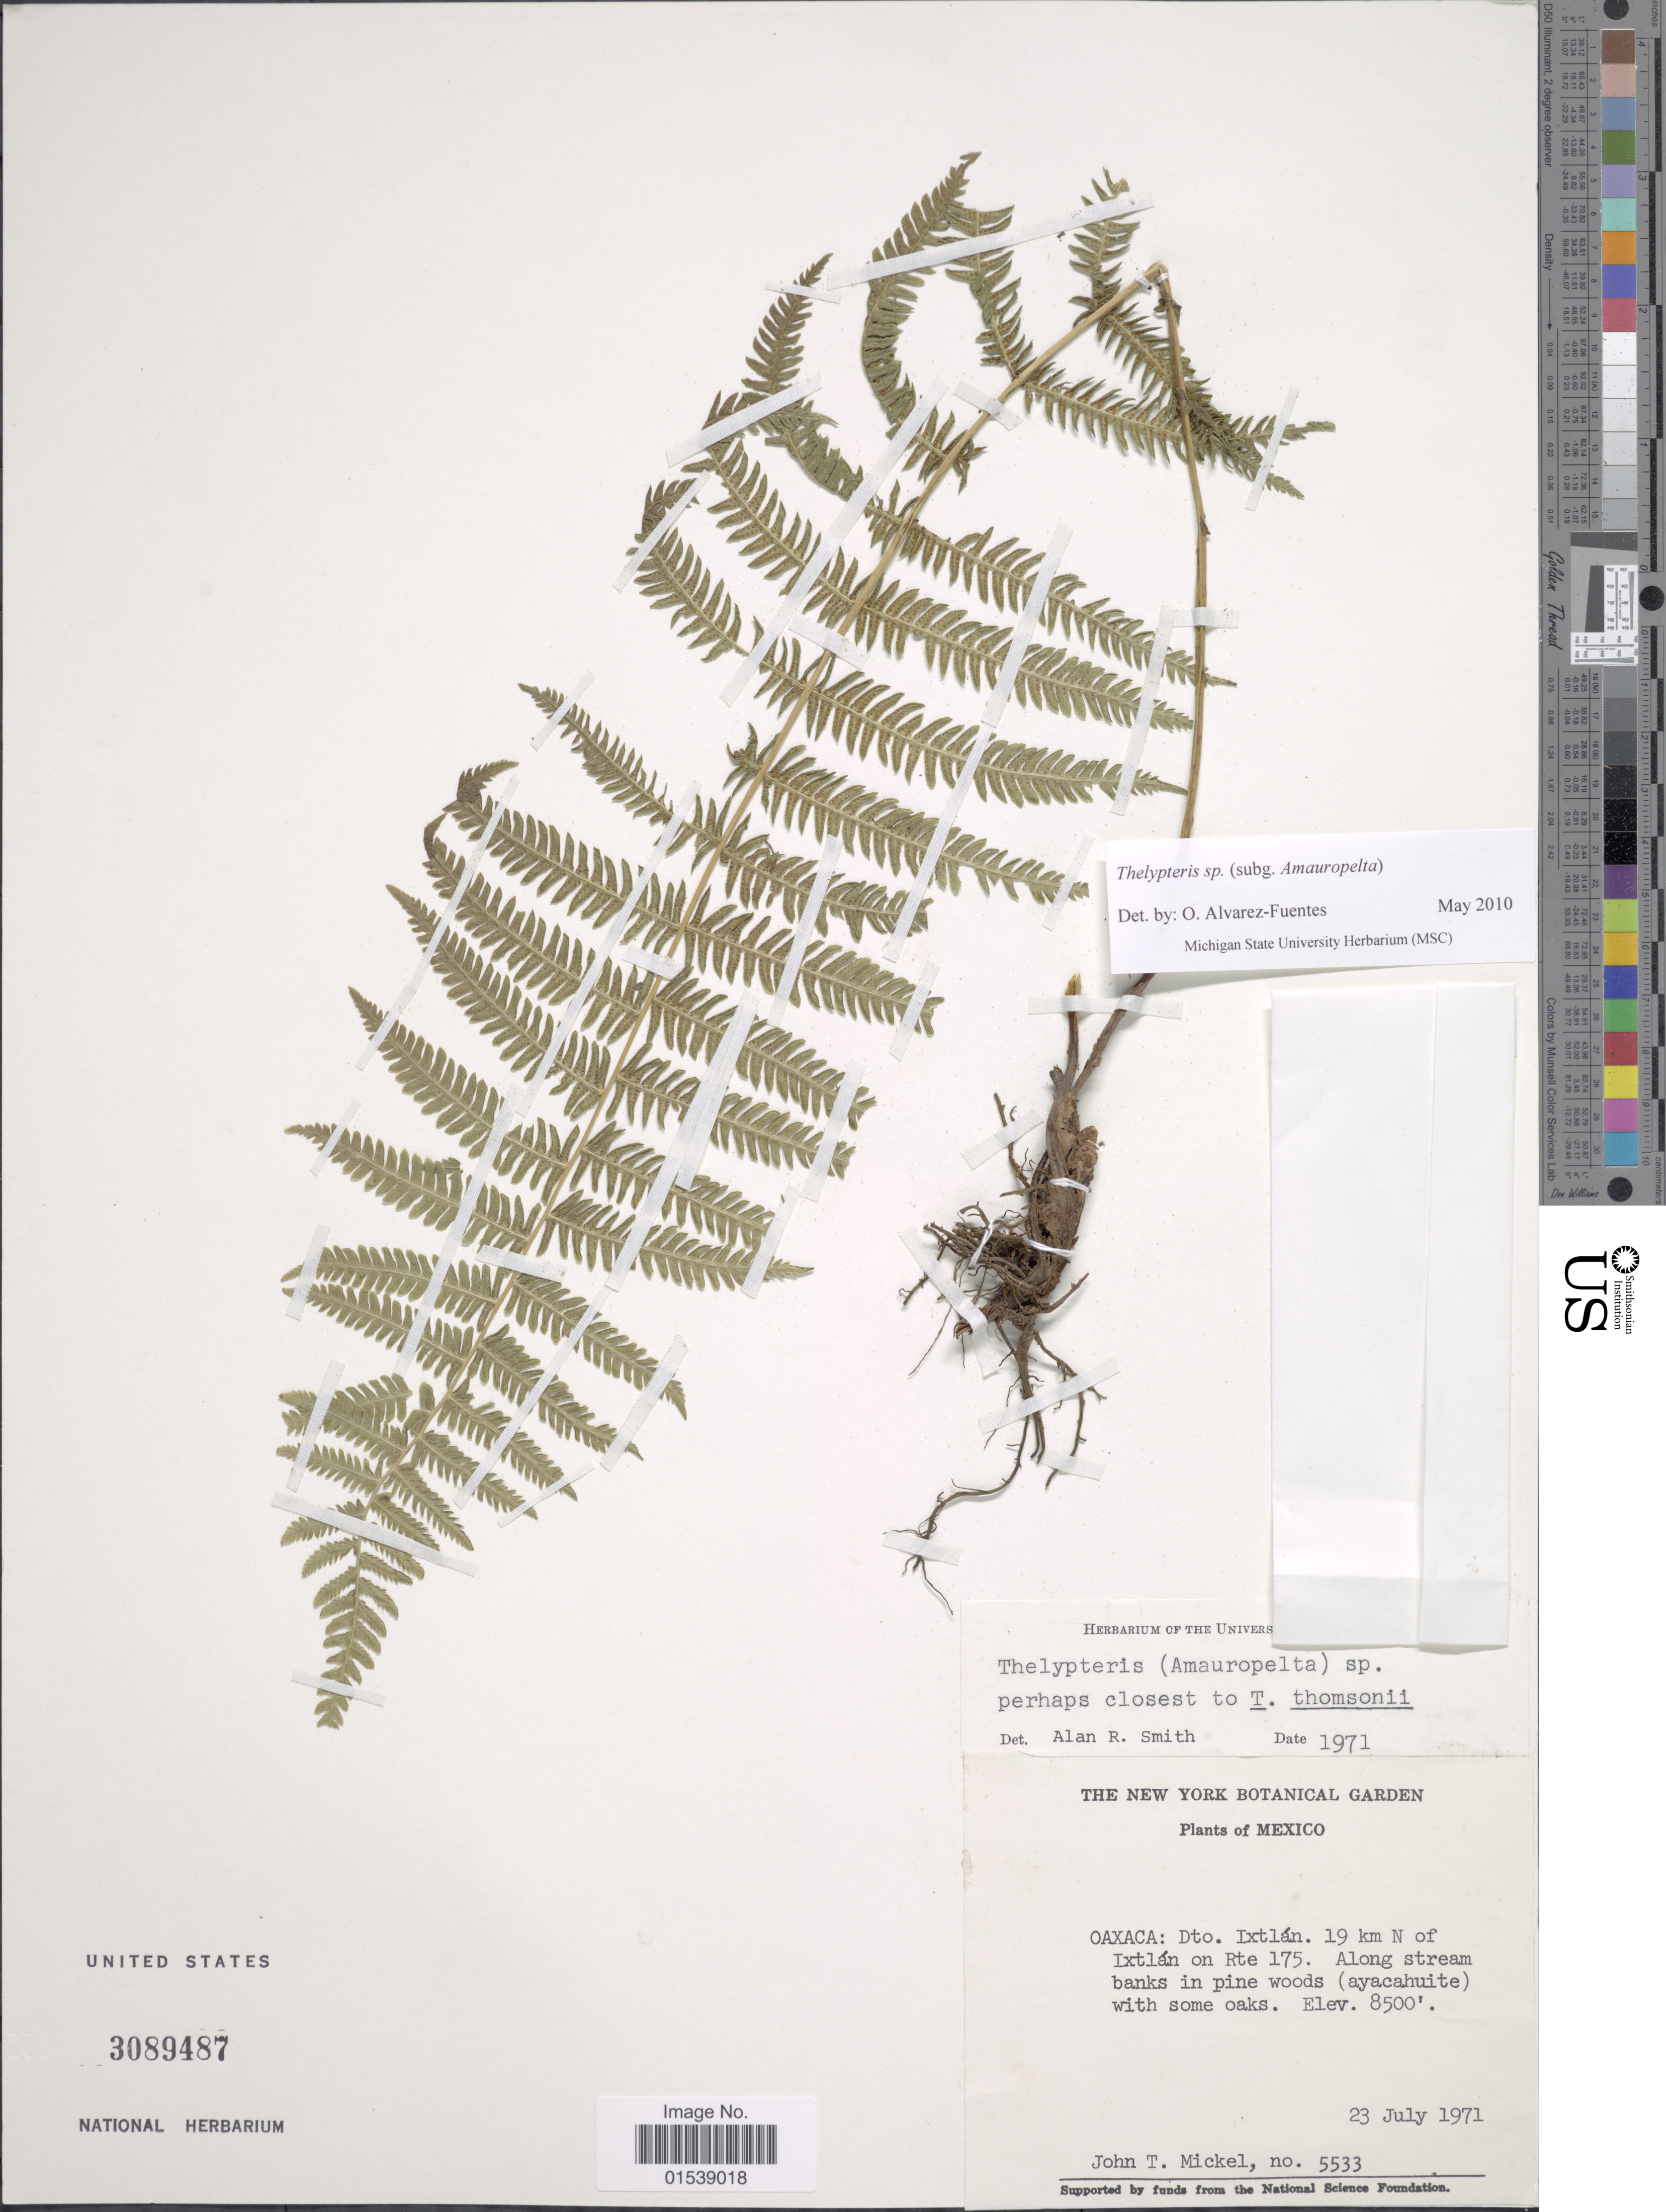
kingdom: Plantae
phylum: Tracheophyta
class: Polypodiopsida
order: Polypodiales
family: Thelypteridaceae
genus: Amauropelta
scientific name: Amauropelta sp.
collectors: J. T. Mickel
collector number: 5533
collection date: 1971-07-23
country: Mexico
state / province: Oaxaca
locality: Oaxaca: Dto. Ixtlan. 19 km N of Ixtlan on Rte 175, along stream banks in pine woods (ayacahuite) with some oaks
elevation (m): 2591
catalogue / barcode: US 3089487